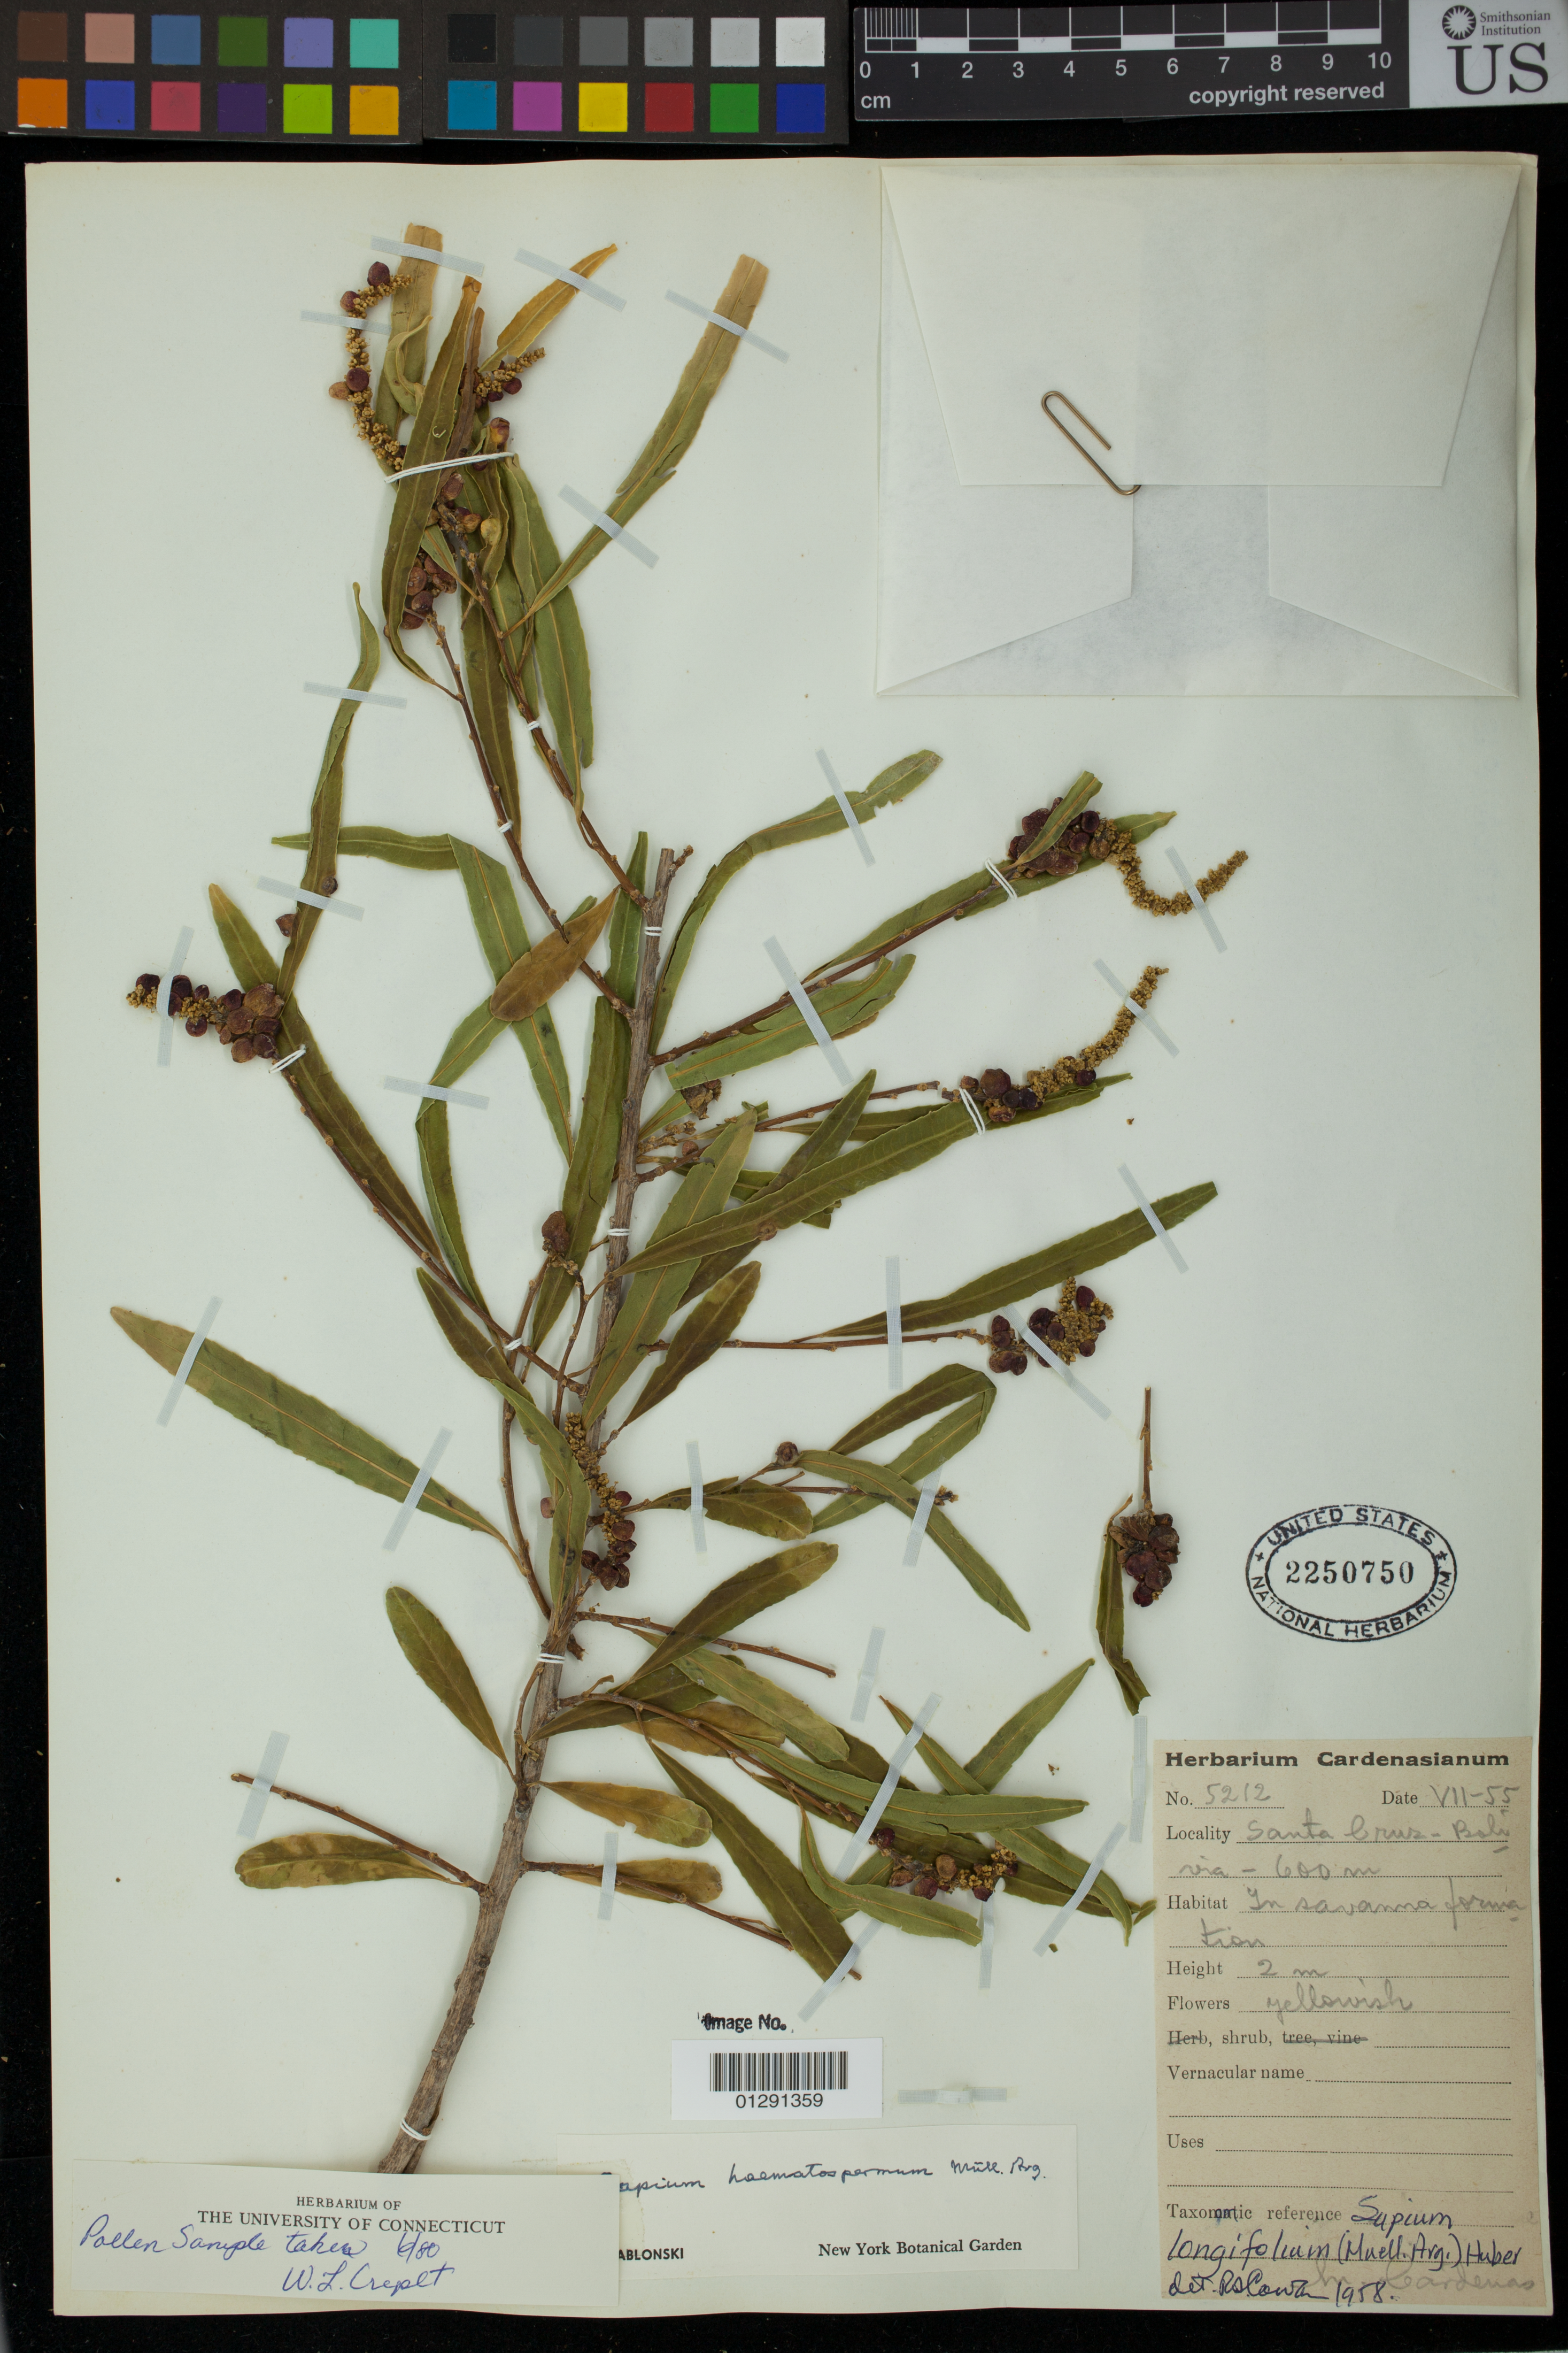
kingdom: Plantae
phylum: Tracheophyta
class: Magnoliopsida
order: Malpighiales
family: Euphorbiaceae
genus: Sapium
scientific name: Sapium haematospermum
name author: Müll. Arg.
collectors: Herbarium Cardenasianum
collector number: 5212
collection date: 1955-07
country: Bolivia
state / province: Santa Cruz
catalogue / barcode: US 2250750